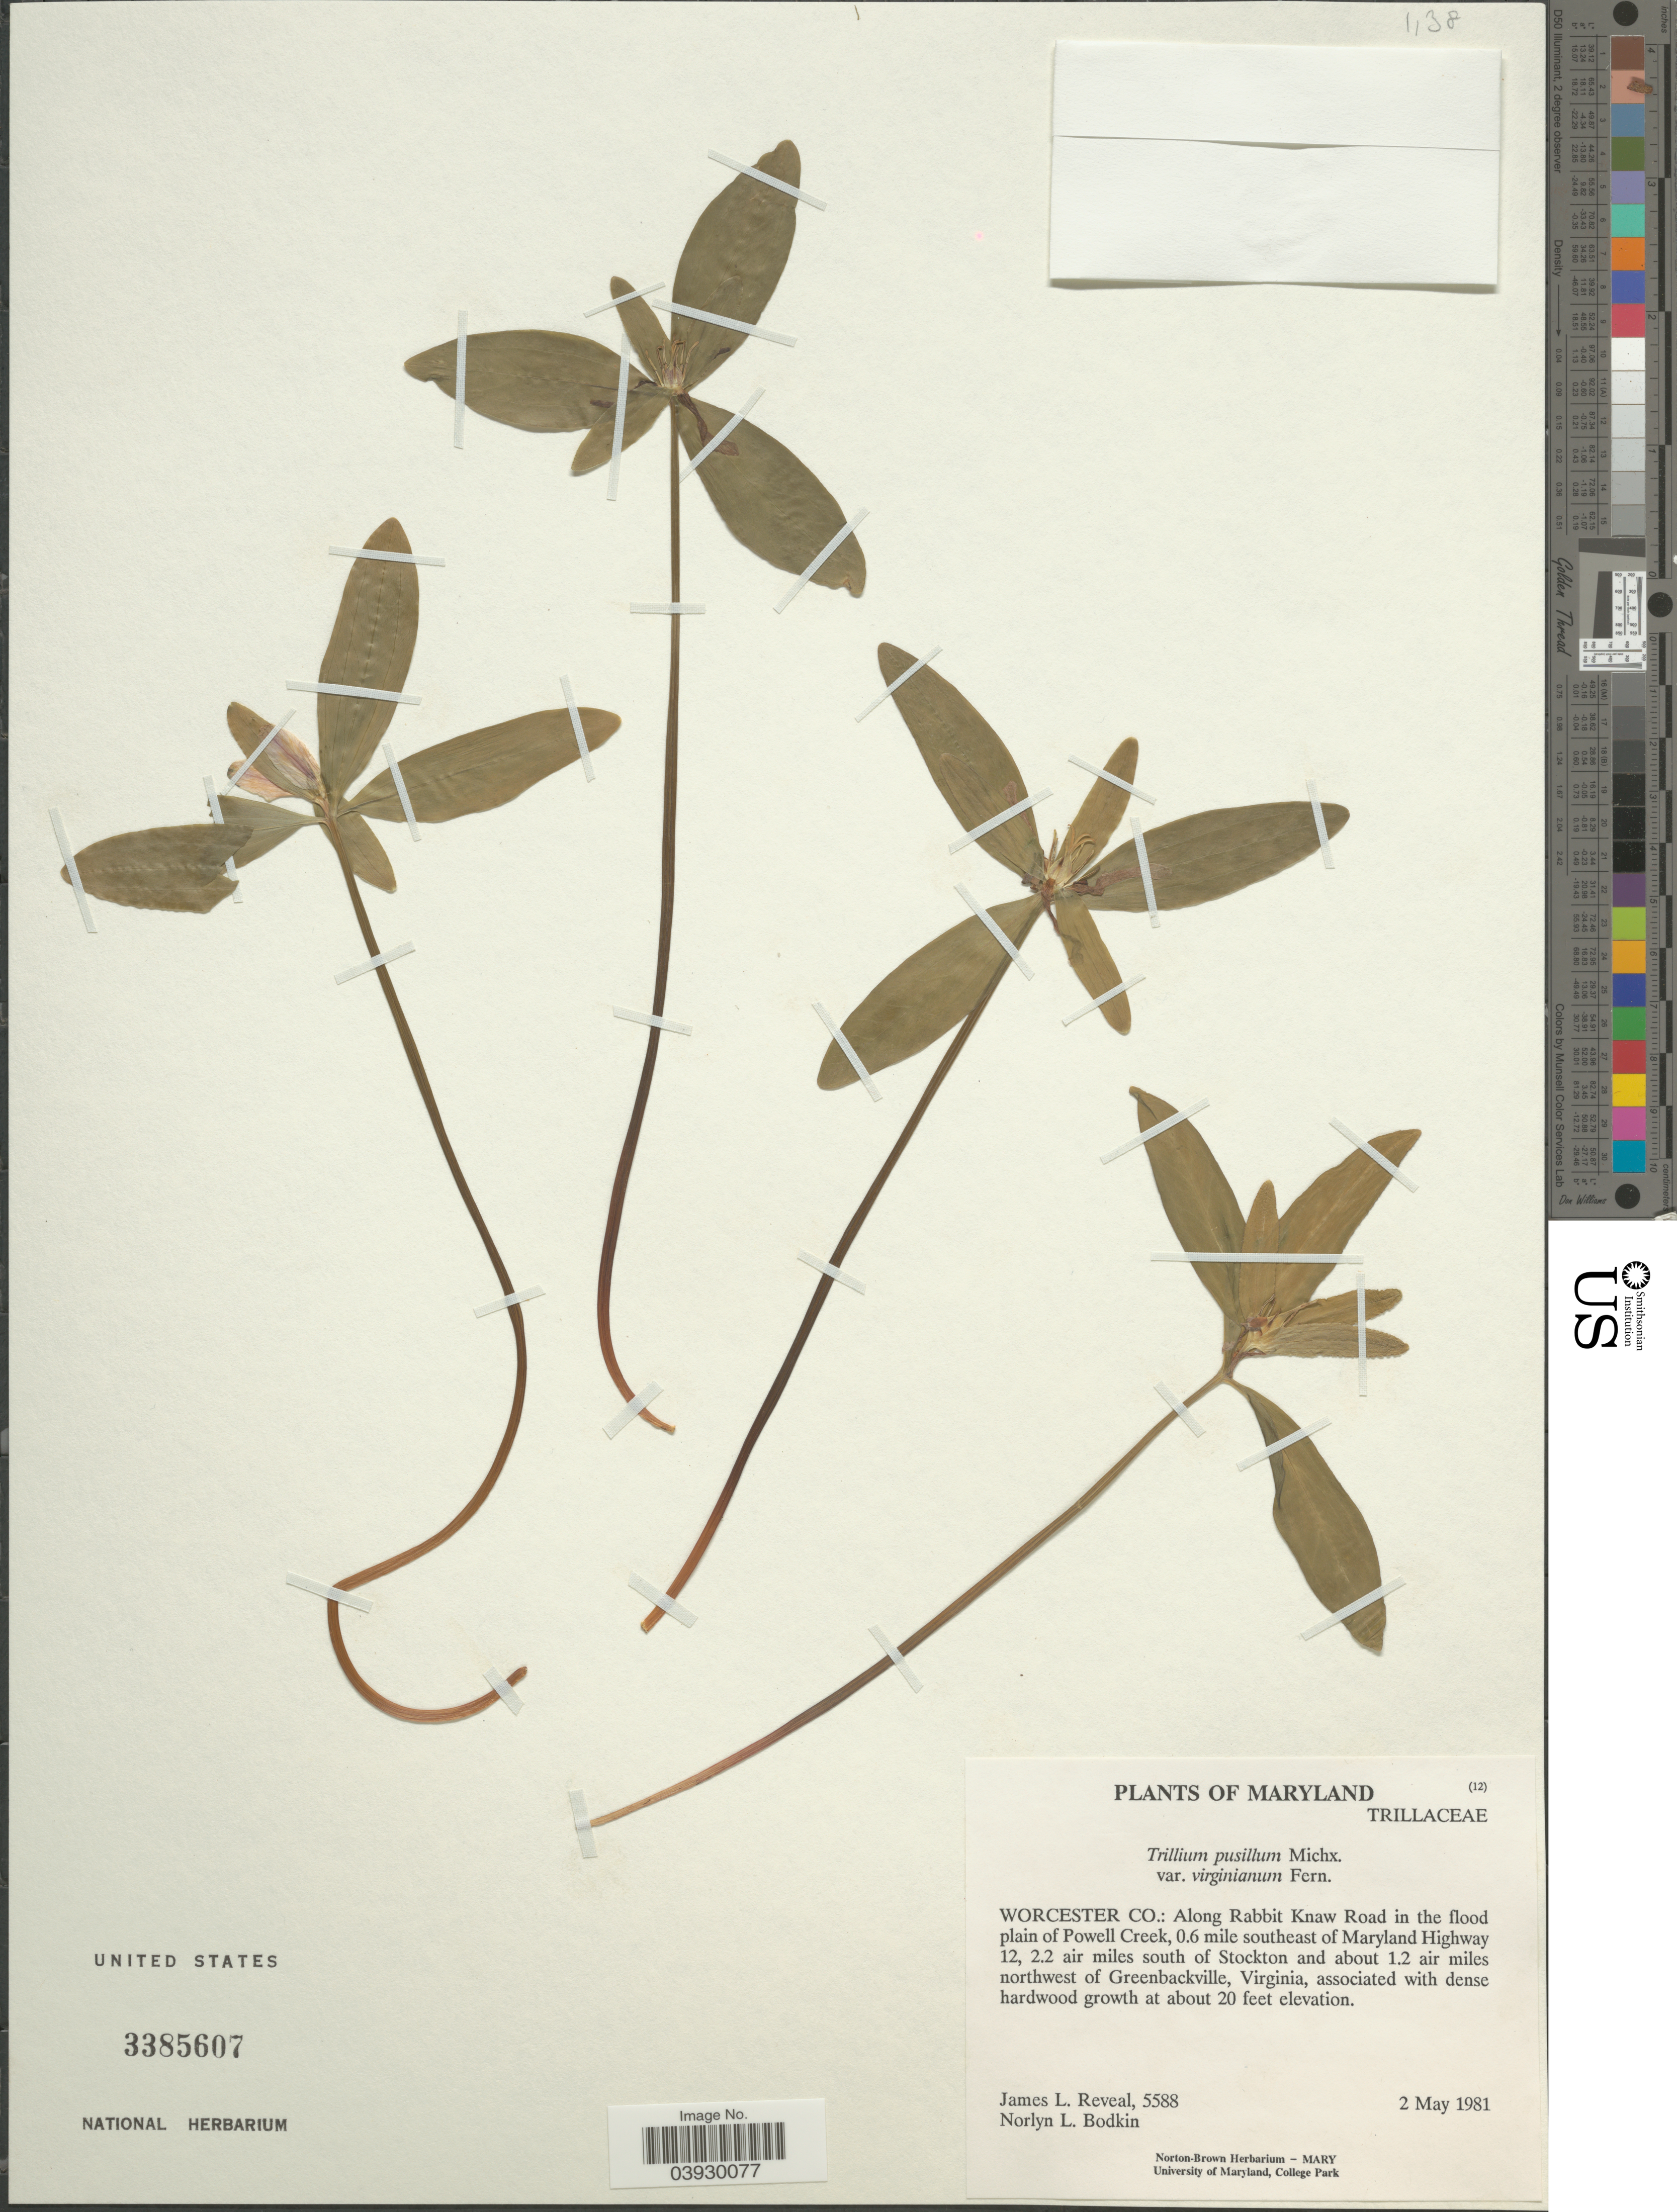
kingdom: Plantae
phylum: Tracheophyta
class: Liliopsida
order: Liliales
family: Melanthiaceae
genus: Trillium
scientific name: Trillium pusillum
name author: Michx.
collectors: J. L. Reveal & N. Bodkin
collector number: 5588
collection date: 1981-05-02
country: United States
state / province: Maryland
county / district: Worcester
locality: Worcester Co.: Along Rabbit Knaw Road in the flood plain of Powell Creek, 0.6 mile southeast of Maryland Highway 12, 2.2 air miles south of Stockton and about 1.2 air miles northwest of Greenbackville, Virginia.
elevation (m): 6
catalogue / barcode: US 3385607